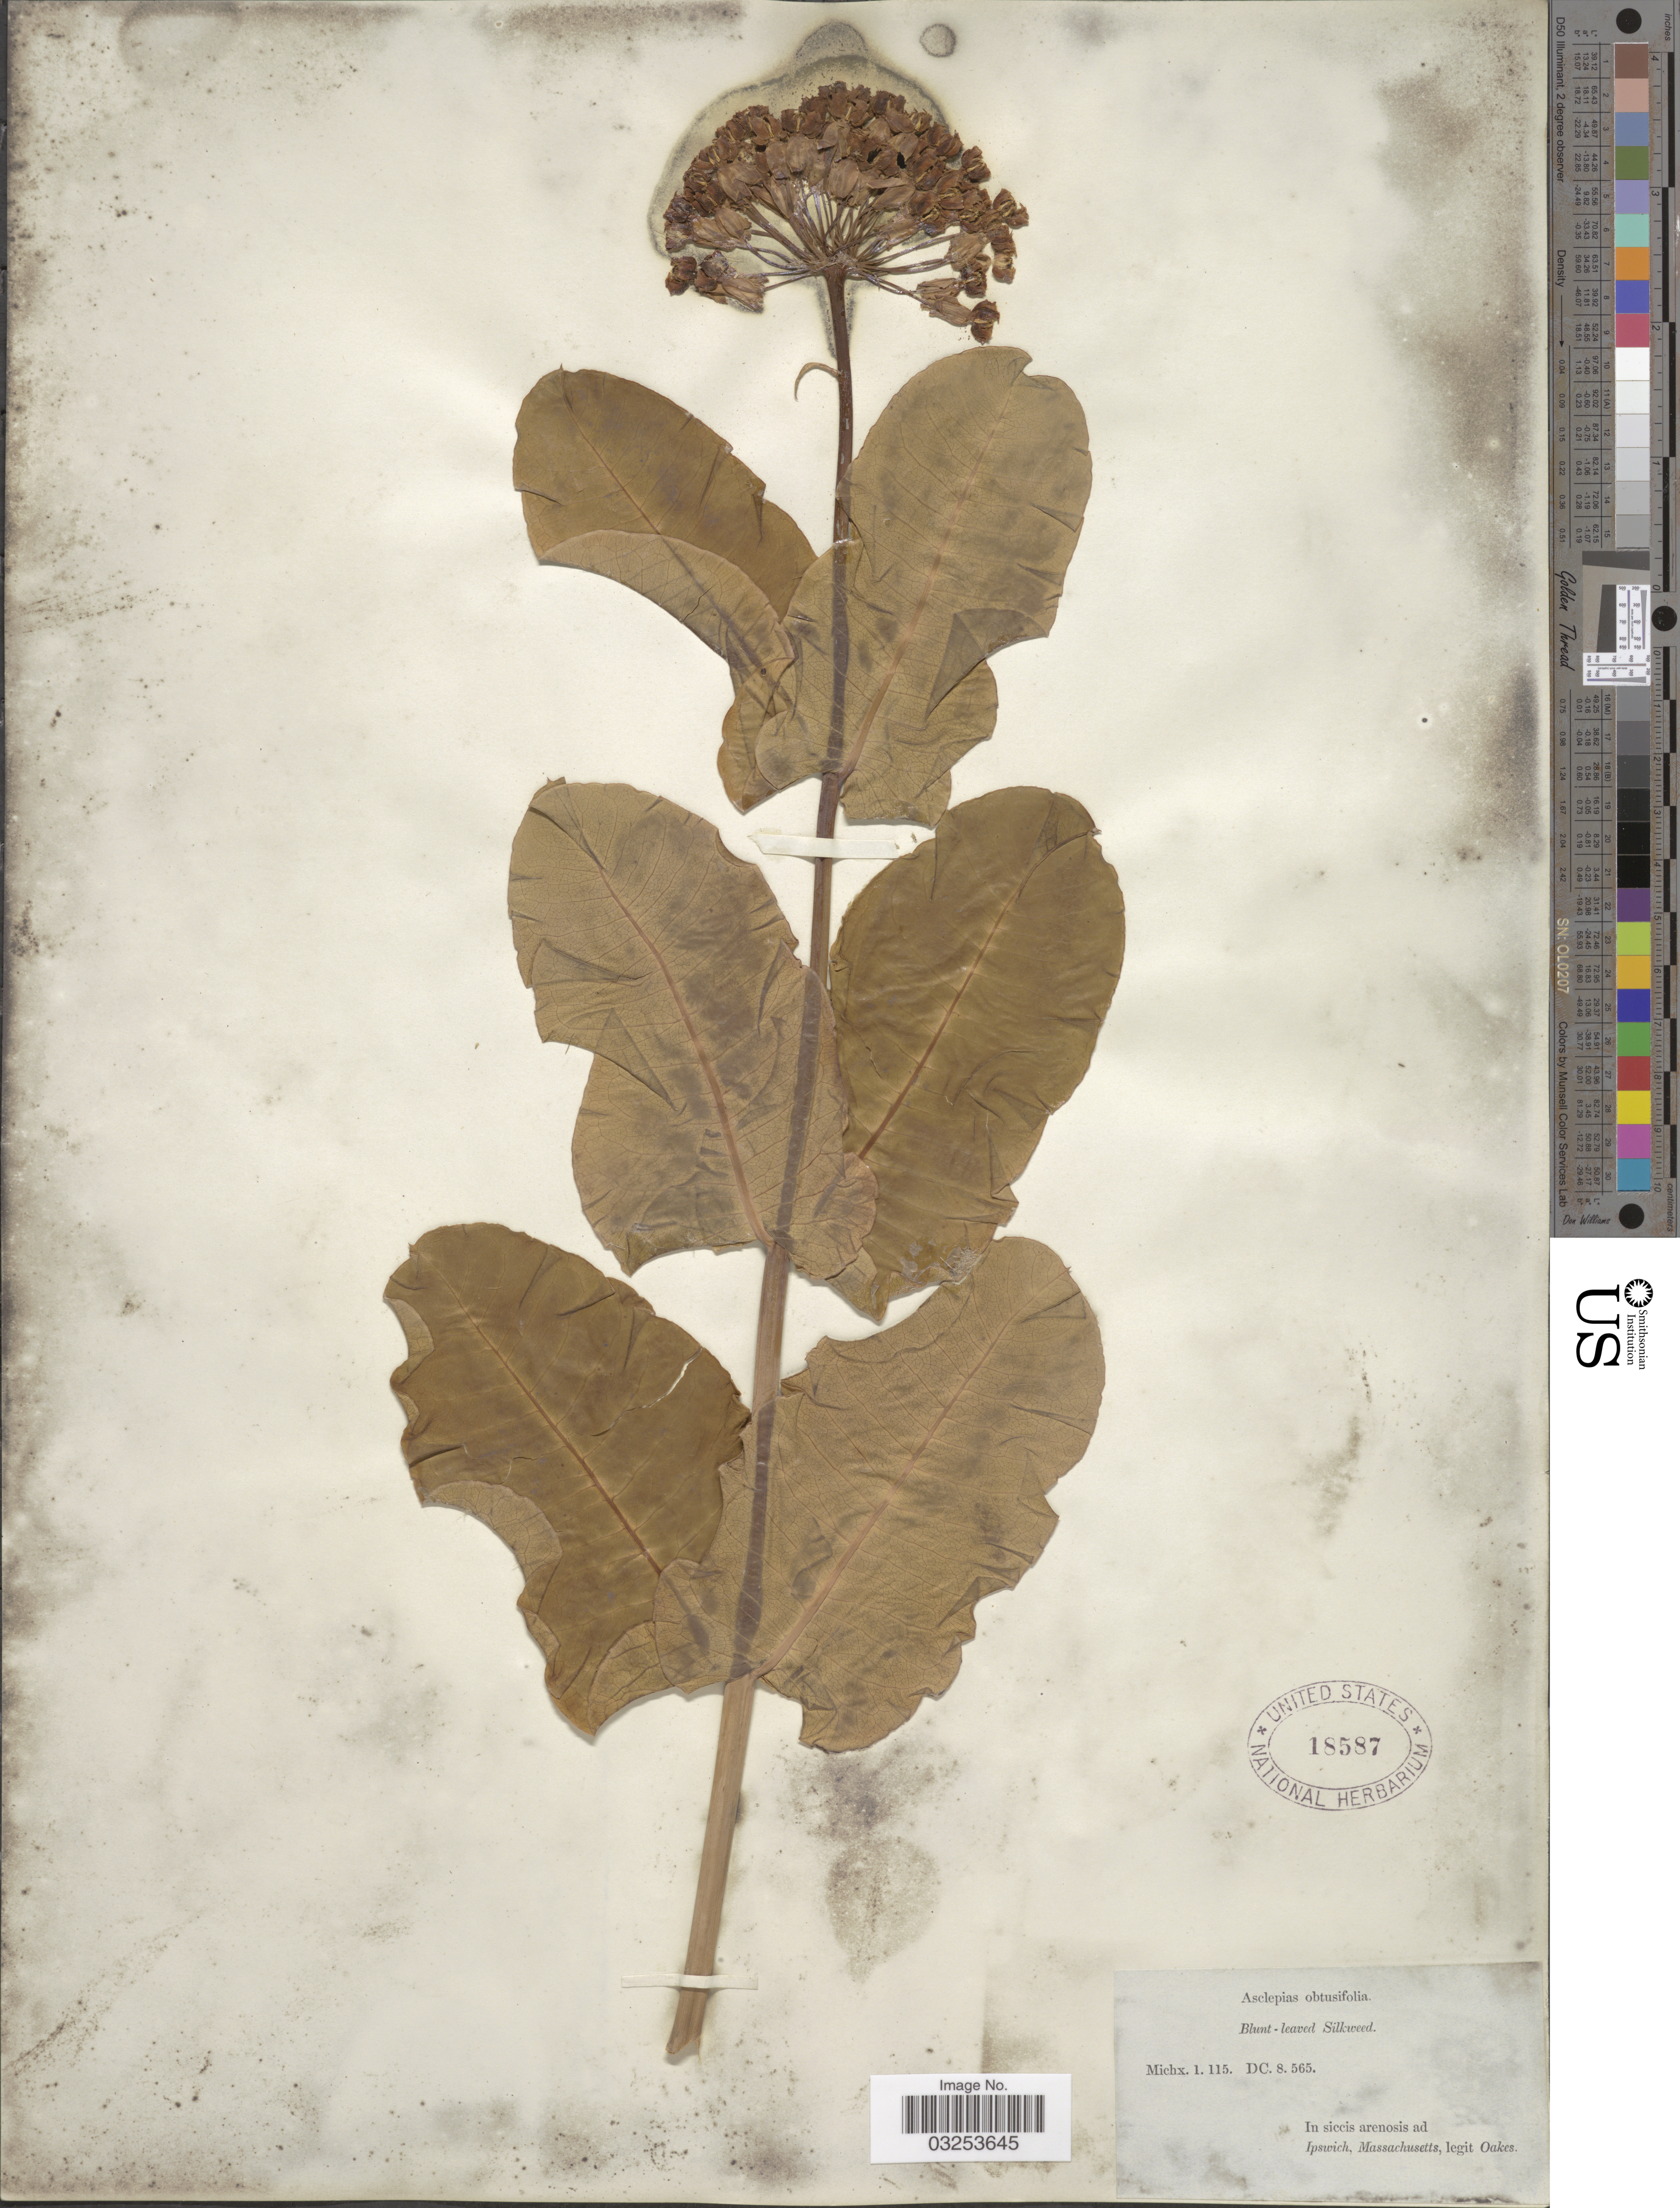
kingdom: Plantae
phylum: Tracheophyta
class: Magnoliopsida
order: Gentianales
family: Apocynaceae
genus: Asclepias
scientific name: Asclepias amplexicaulis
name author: J. Small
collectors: -. Oakes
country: United States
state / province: Massachusetts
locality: Ipswich.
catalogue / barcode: US 18587